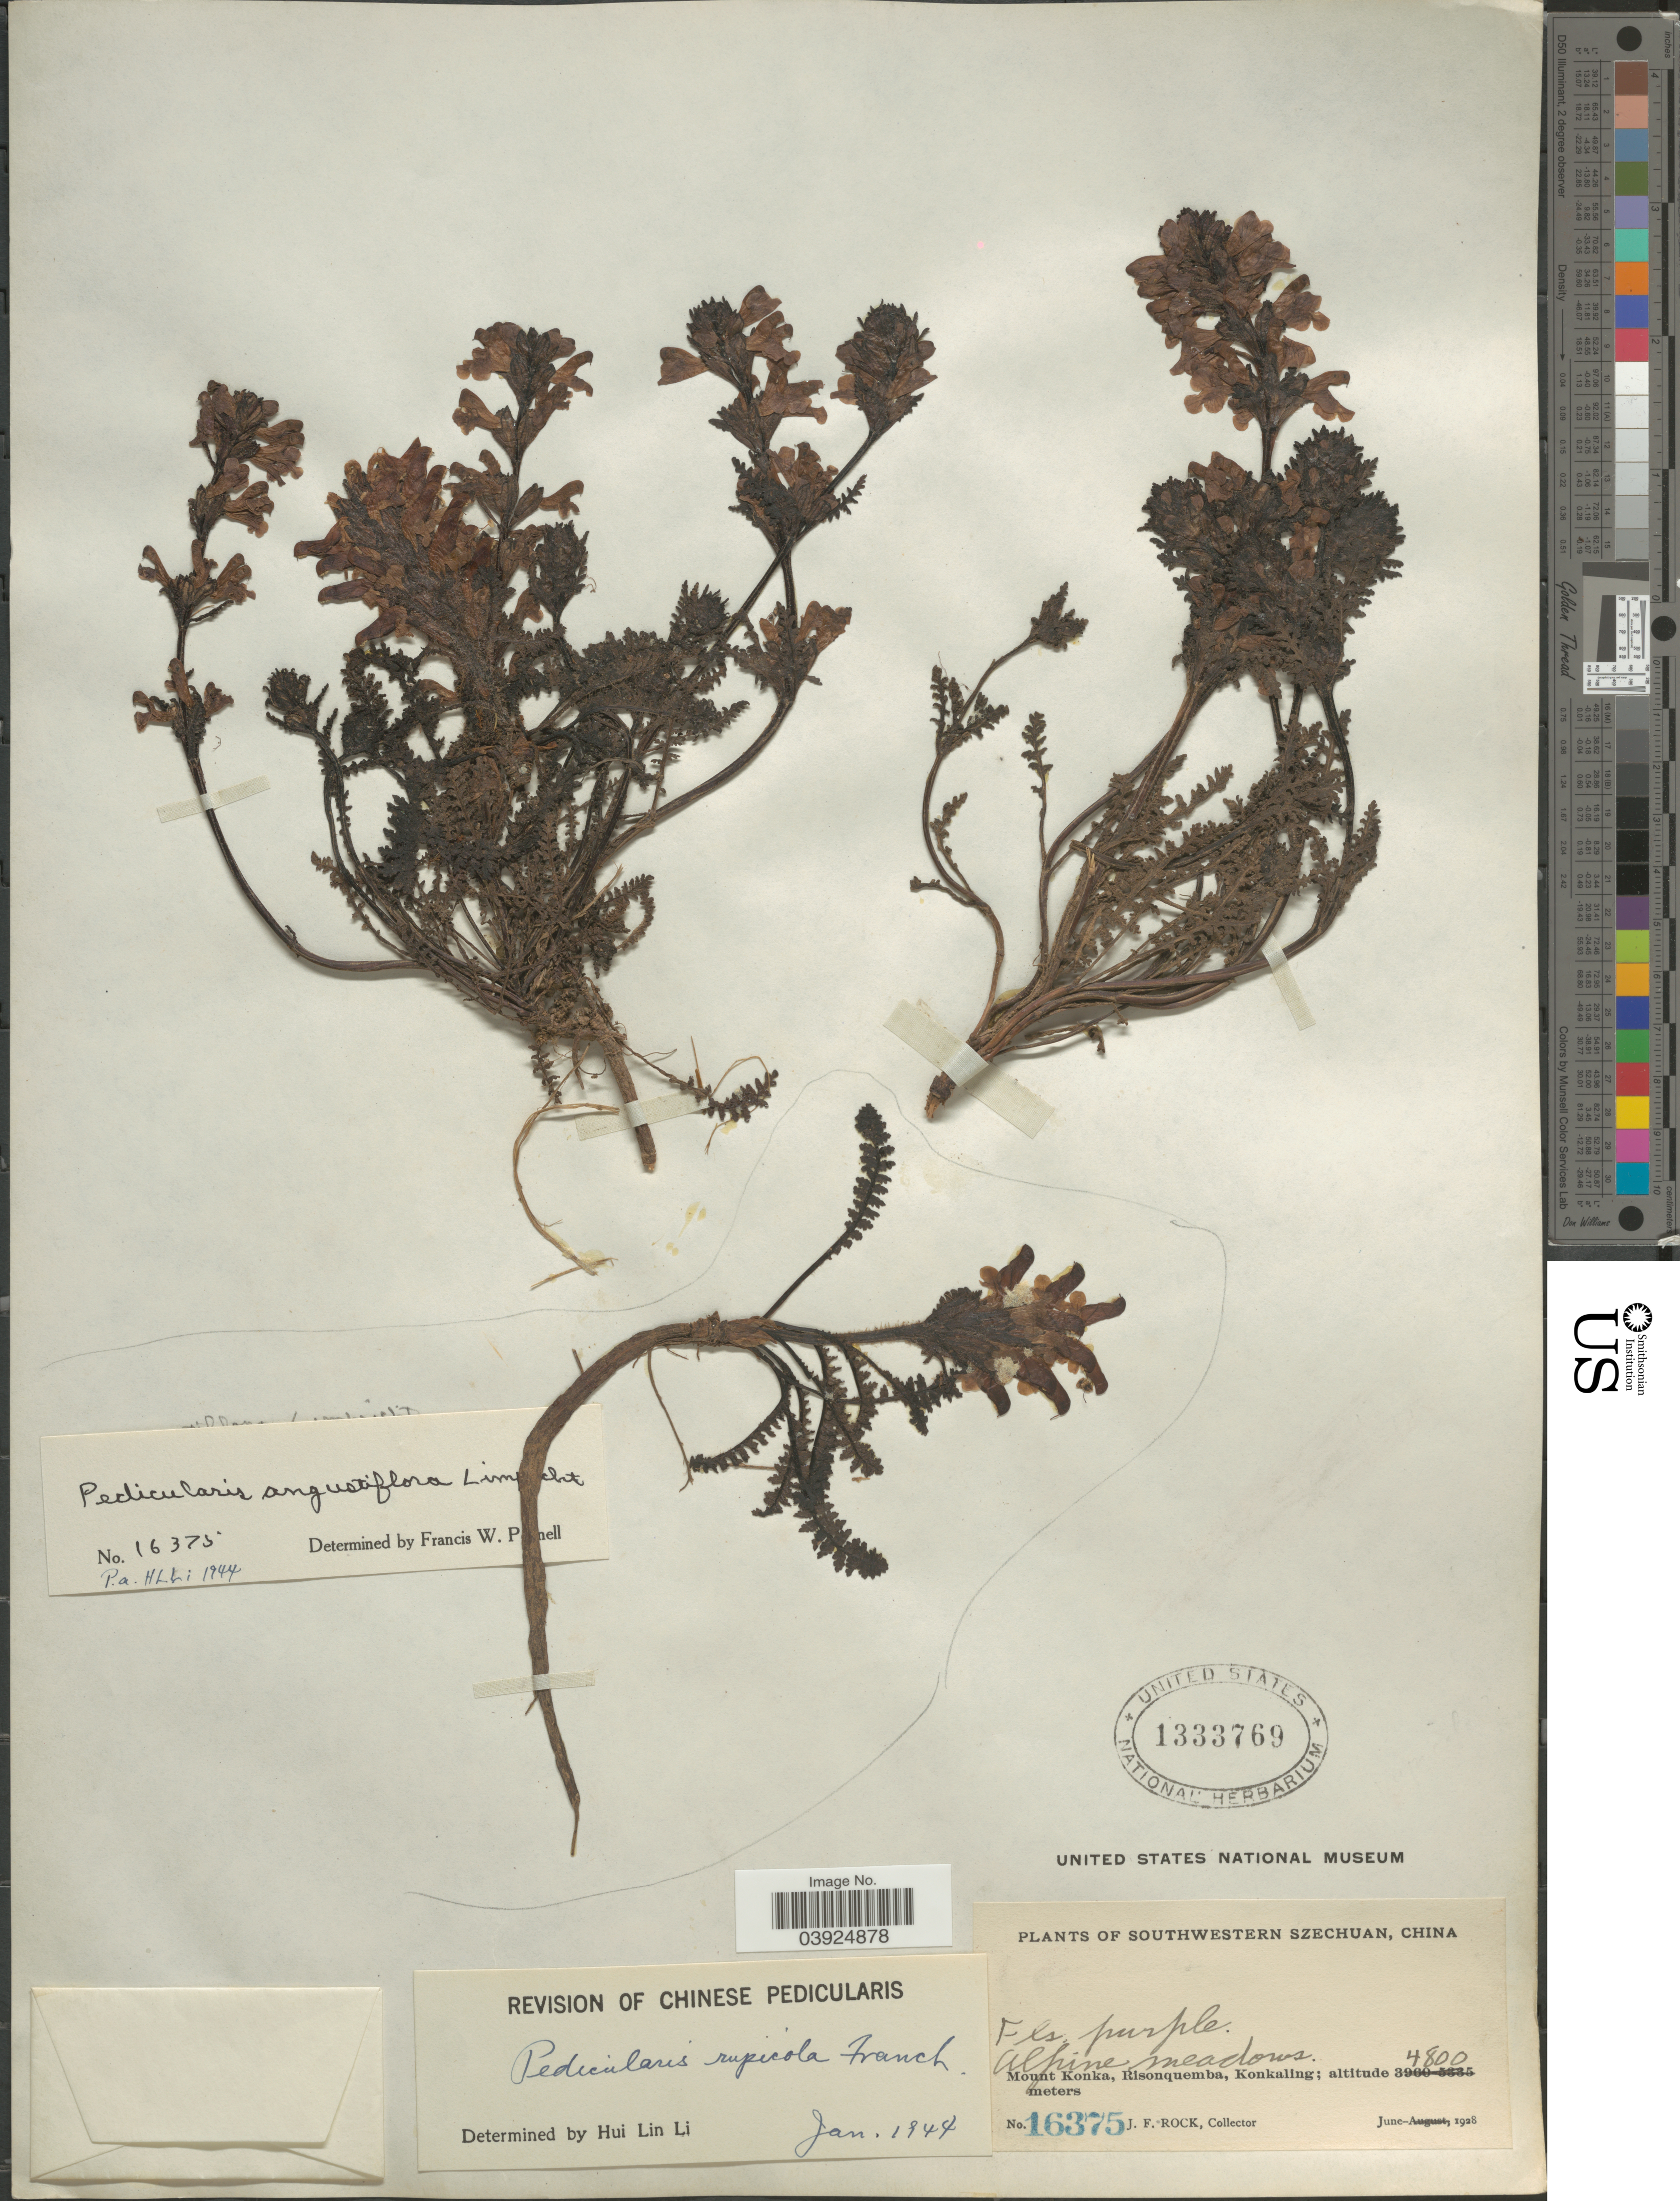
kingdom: Plantae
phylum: Tracheophyta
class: Magnoliopsida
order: Lamiales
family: Orobanchaceae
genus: Pedicularis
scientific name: Pedicularis rupicola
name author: Franch. ex Maxim.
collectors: J. Rock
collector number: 16375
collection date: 1928-06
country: China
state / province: Sichuan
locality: Southwestern Szechuan. Mount Konka, Risonquemba, Konkaling.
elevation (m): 4800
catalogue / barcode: US 1333769